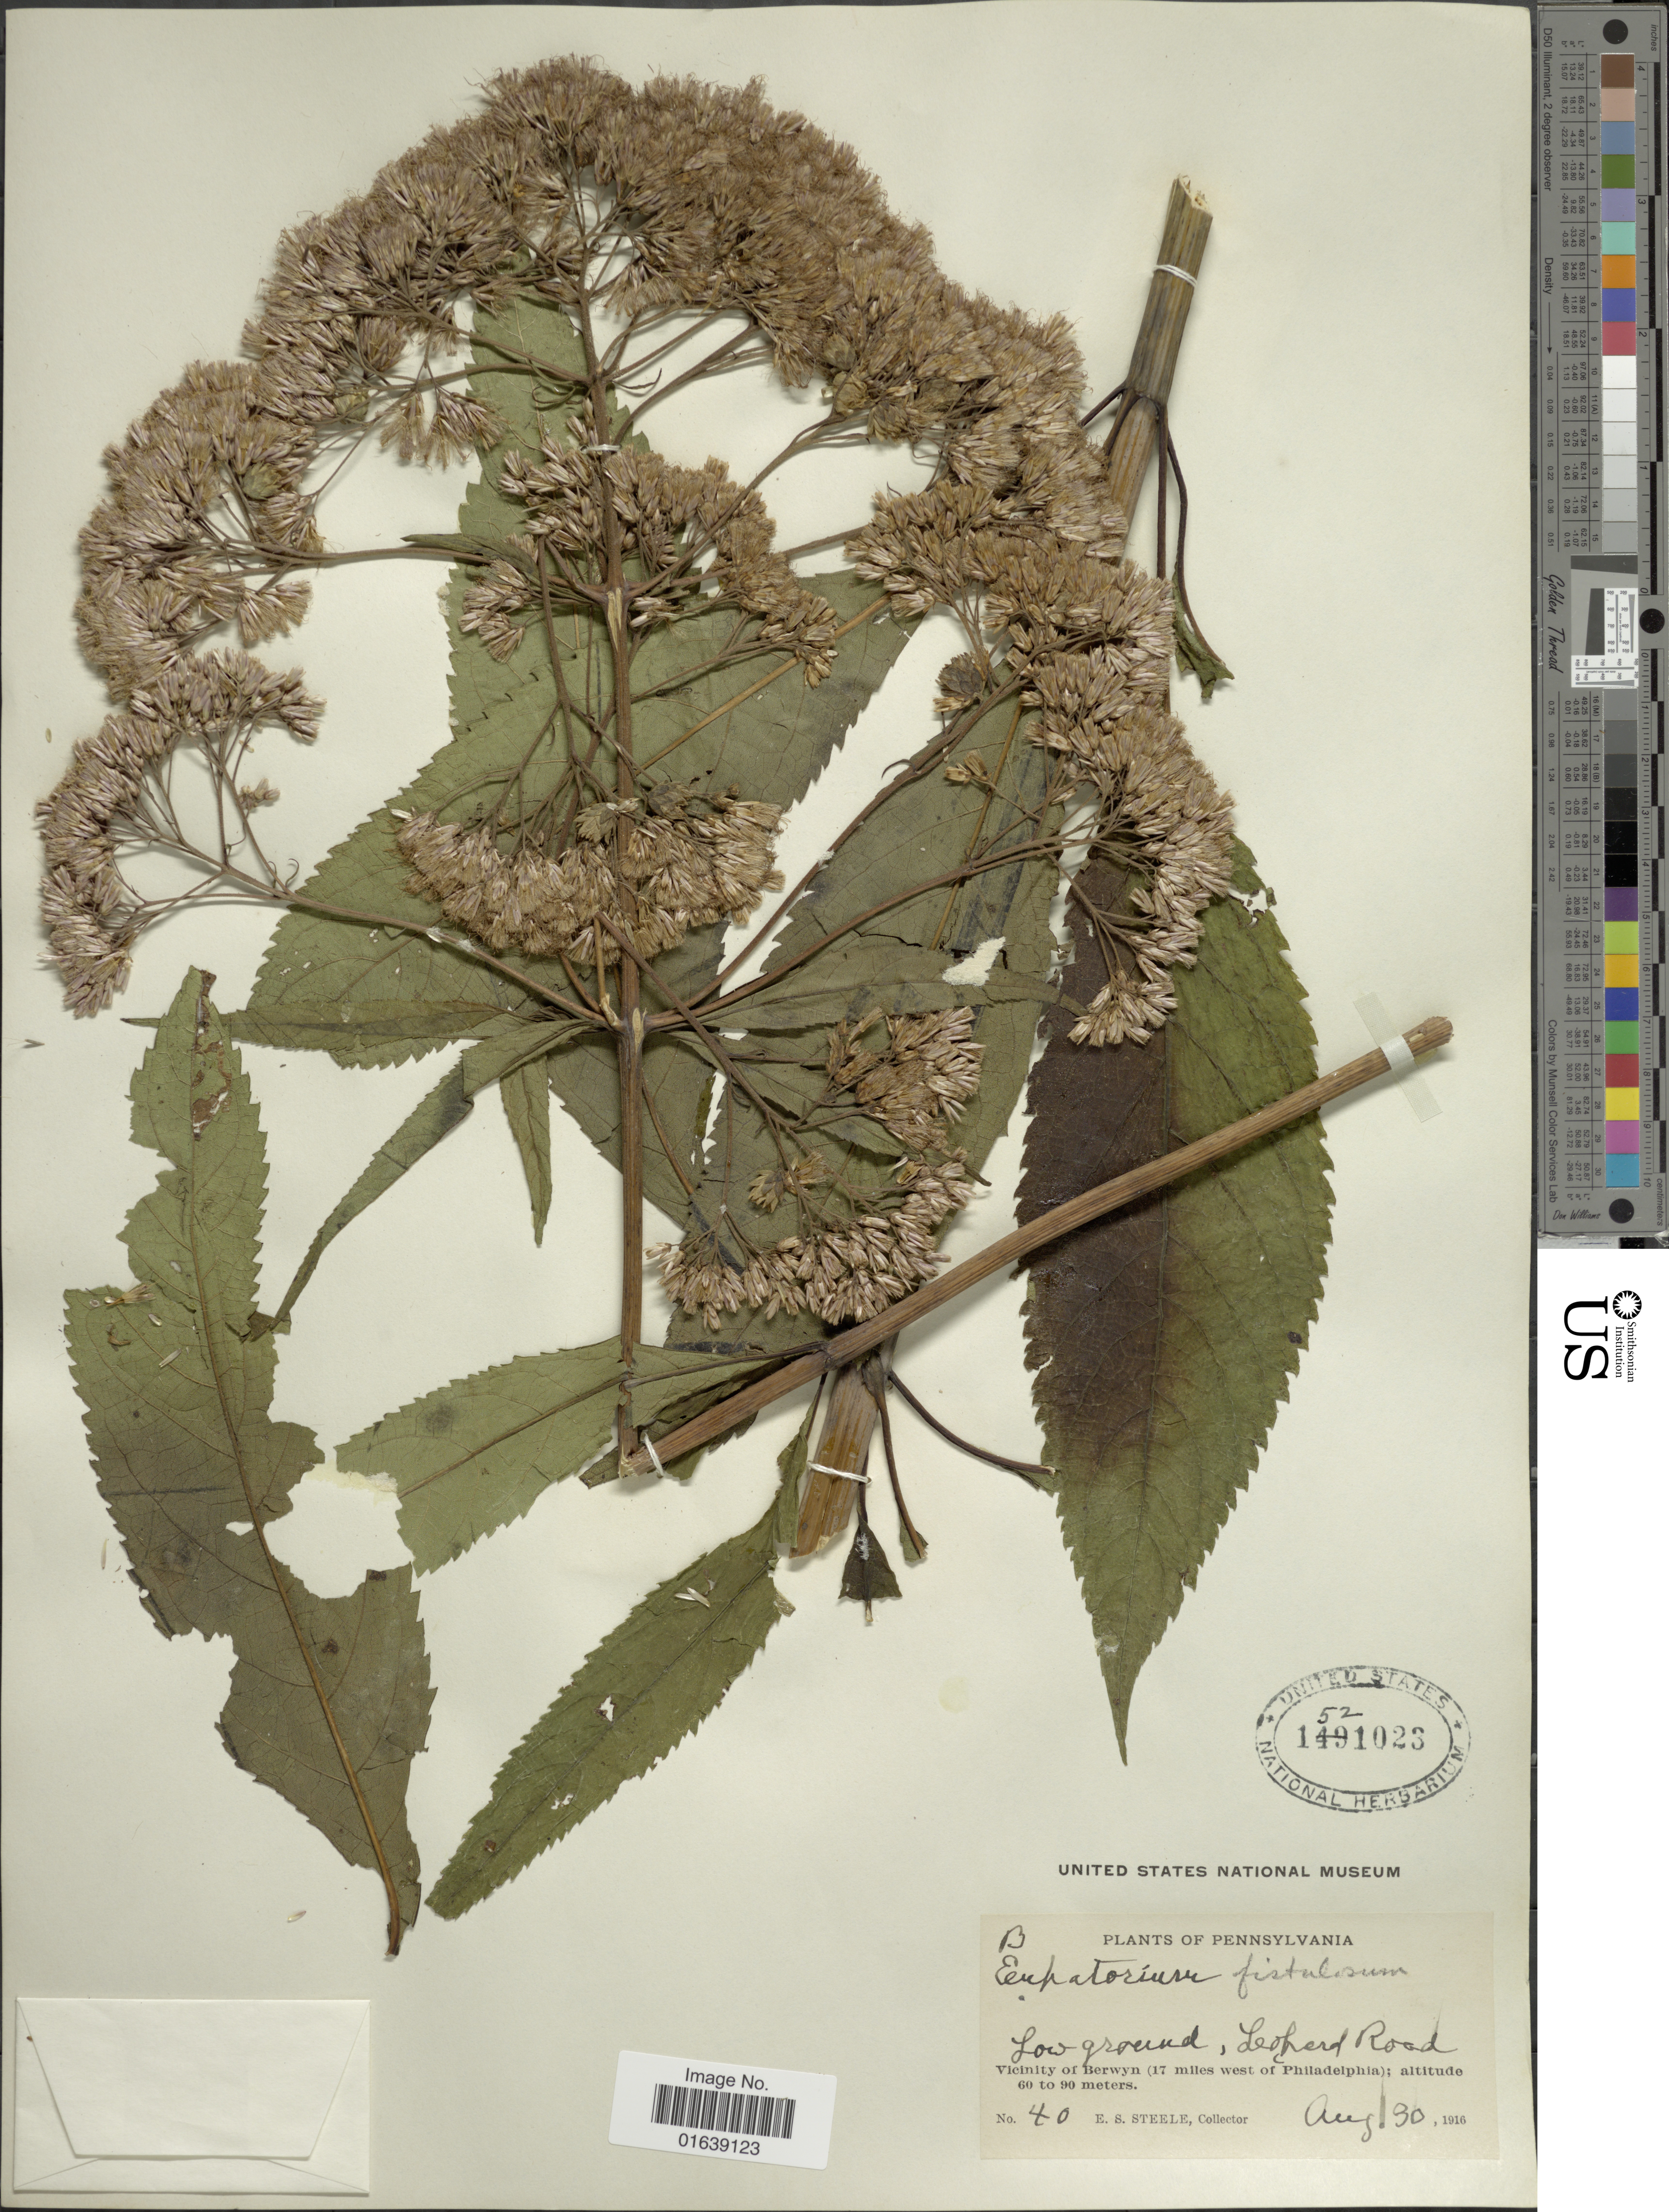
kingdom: Plantae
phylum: Tracheophyta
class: Magnoliopsida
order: Asterales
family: Asteraceae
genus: Eupatorium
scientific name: Eupatorium fistulosum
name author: Barratt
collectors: E. Steele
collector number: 40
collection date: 1916-08-30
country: United States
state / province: Pennsylvania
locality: Pennsylvania. Low ground, Leopard Road. Vicinity of Berwyn (17 miles west of Philadelphia)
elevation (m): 60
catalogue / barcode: US 1521023